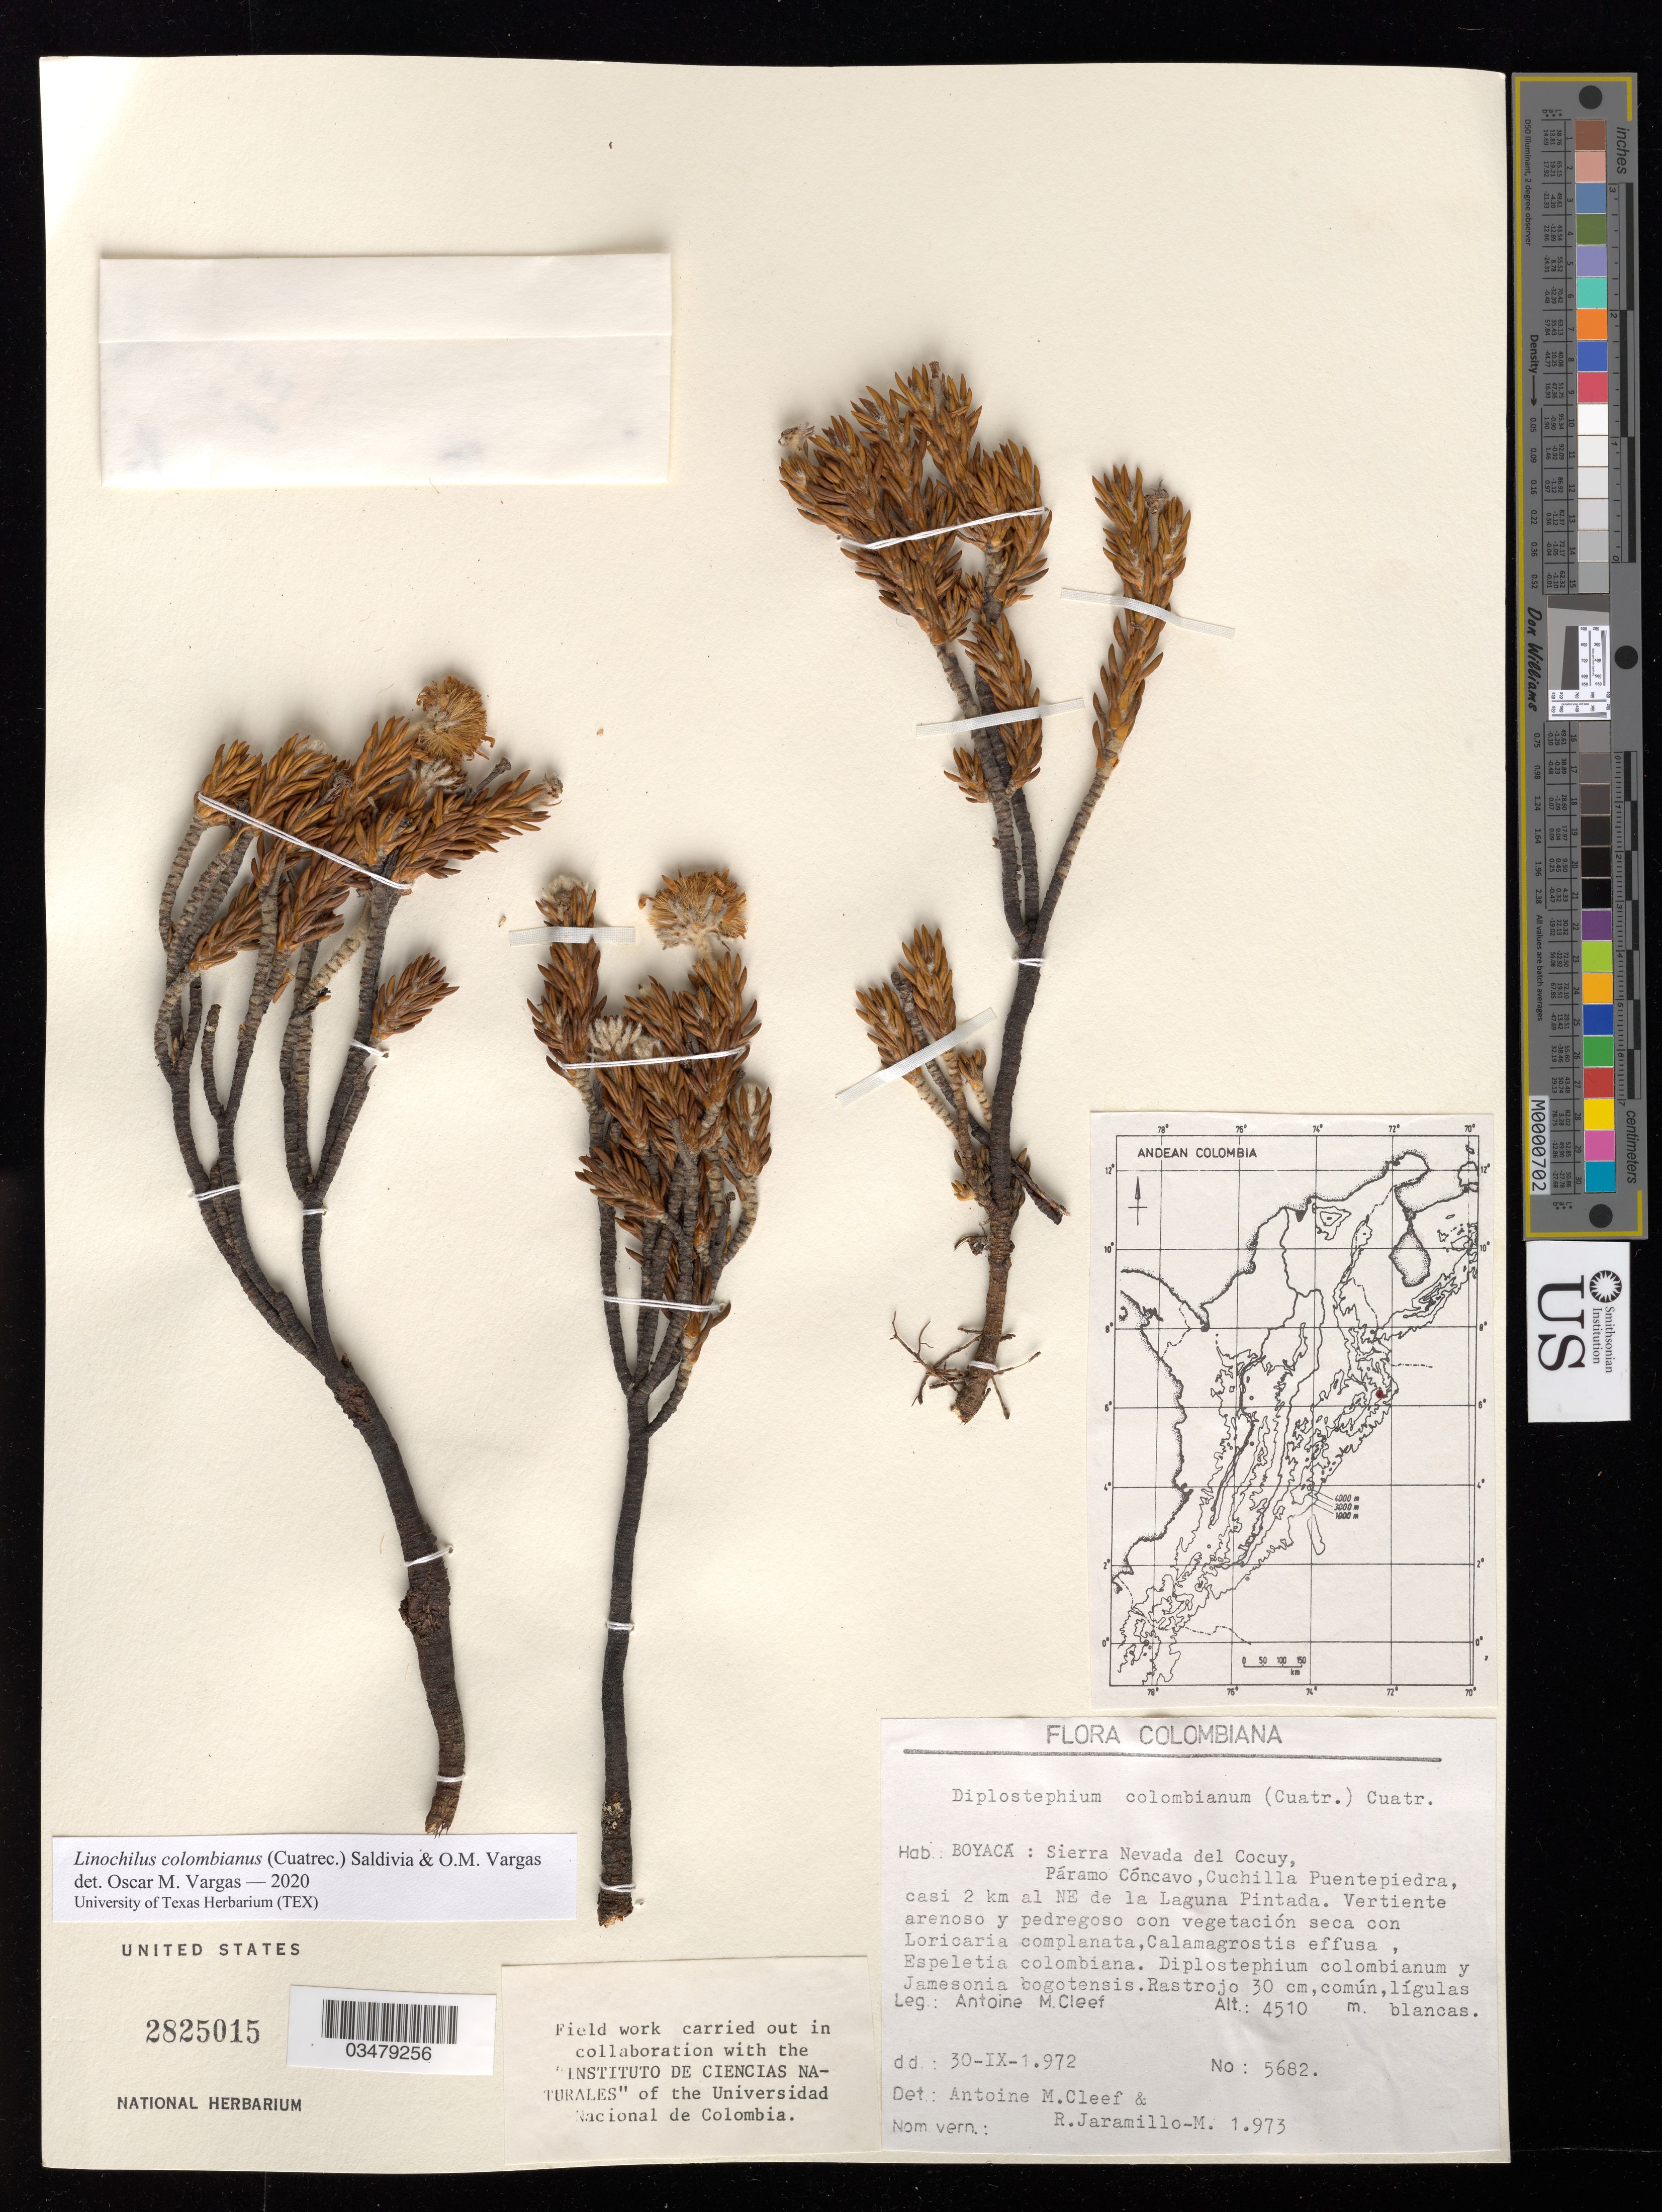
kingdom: Plantae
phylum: Tracheophyta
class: Magnoliopsida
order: Asterales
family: Asteraceae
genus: Linochilus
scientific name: Linochilus colombianus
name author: (Cuatrec.) Saldivia & O.M. Vargas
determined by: Vargas, Oscar M.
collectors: A. M. Cleef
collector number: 4510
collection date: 1972-09-30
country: Colombia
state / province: Boyacá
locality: Sierra Nevada del Cocuy, Páramo Cóncavo, Cuchilla Puentepiedra casi 2 km al NE de la Laguna Pintada.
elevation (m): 4510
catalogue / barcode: US 2825015